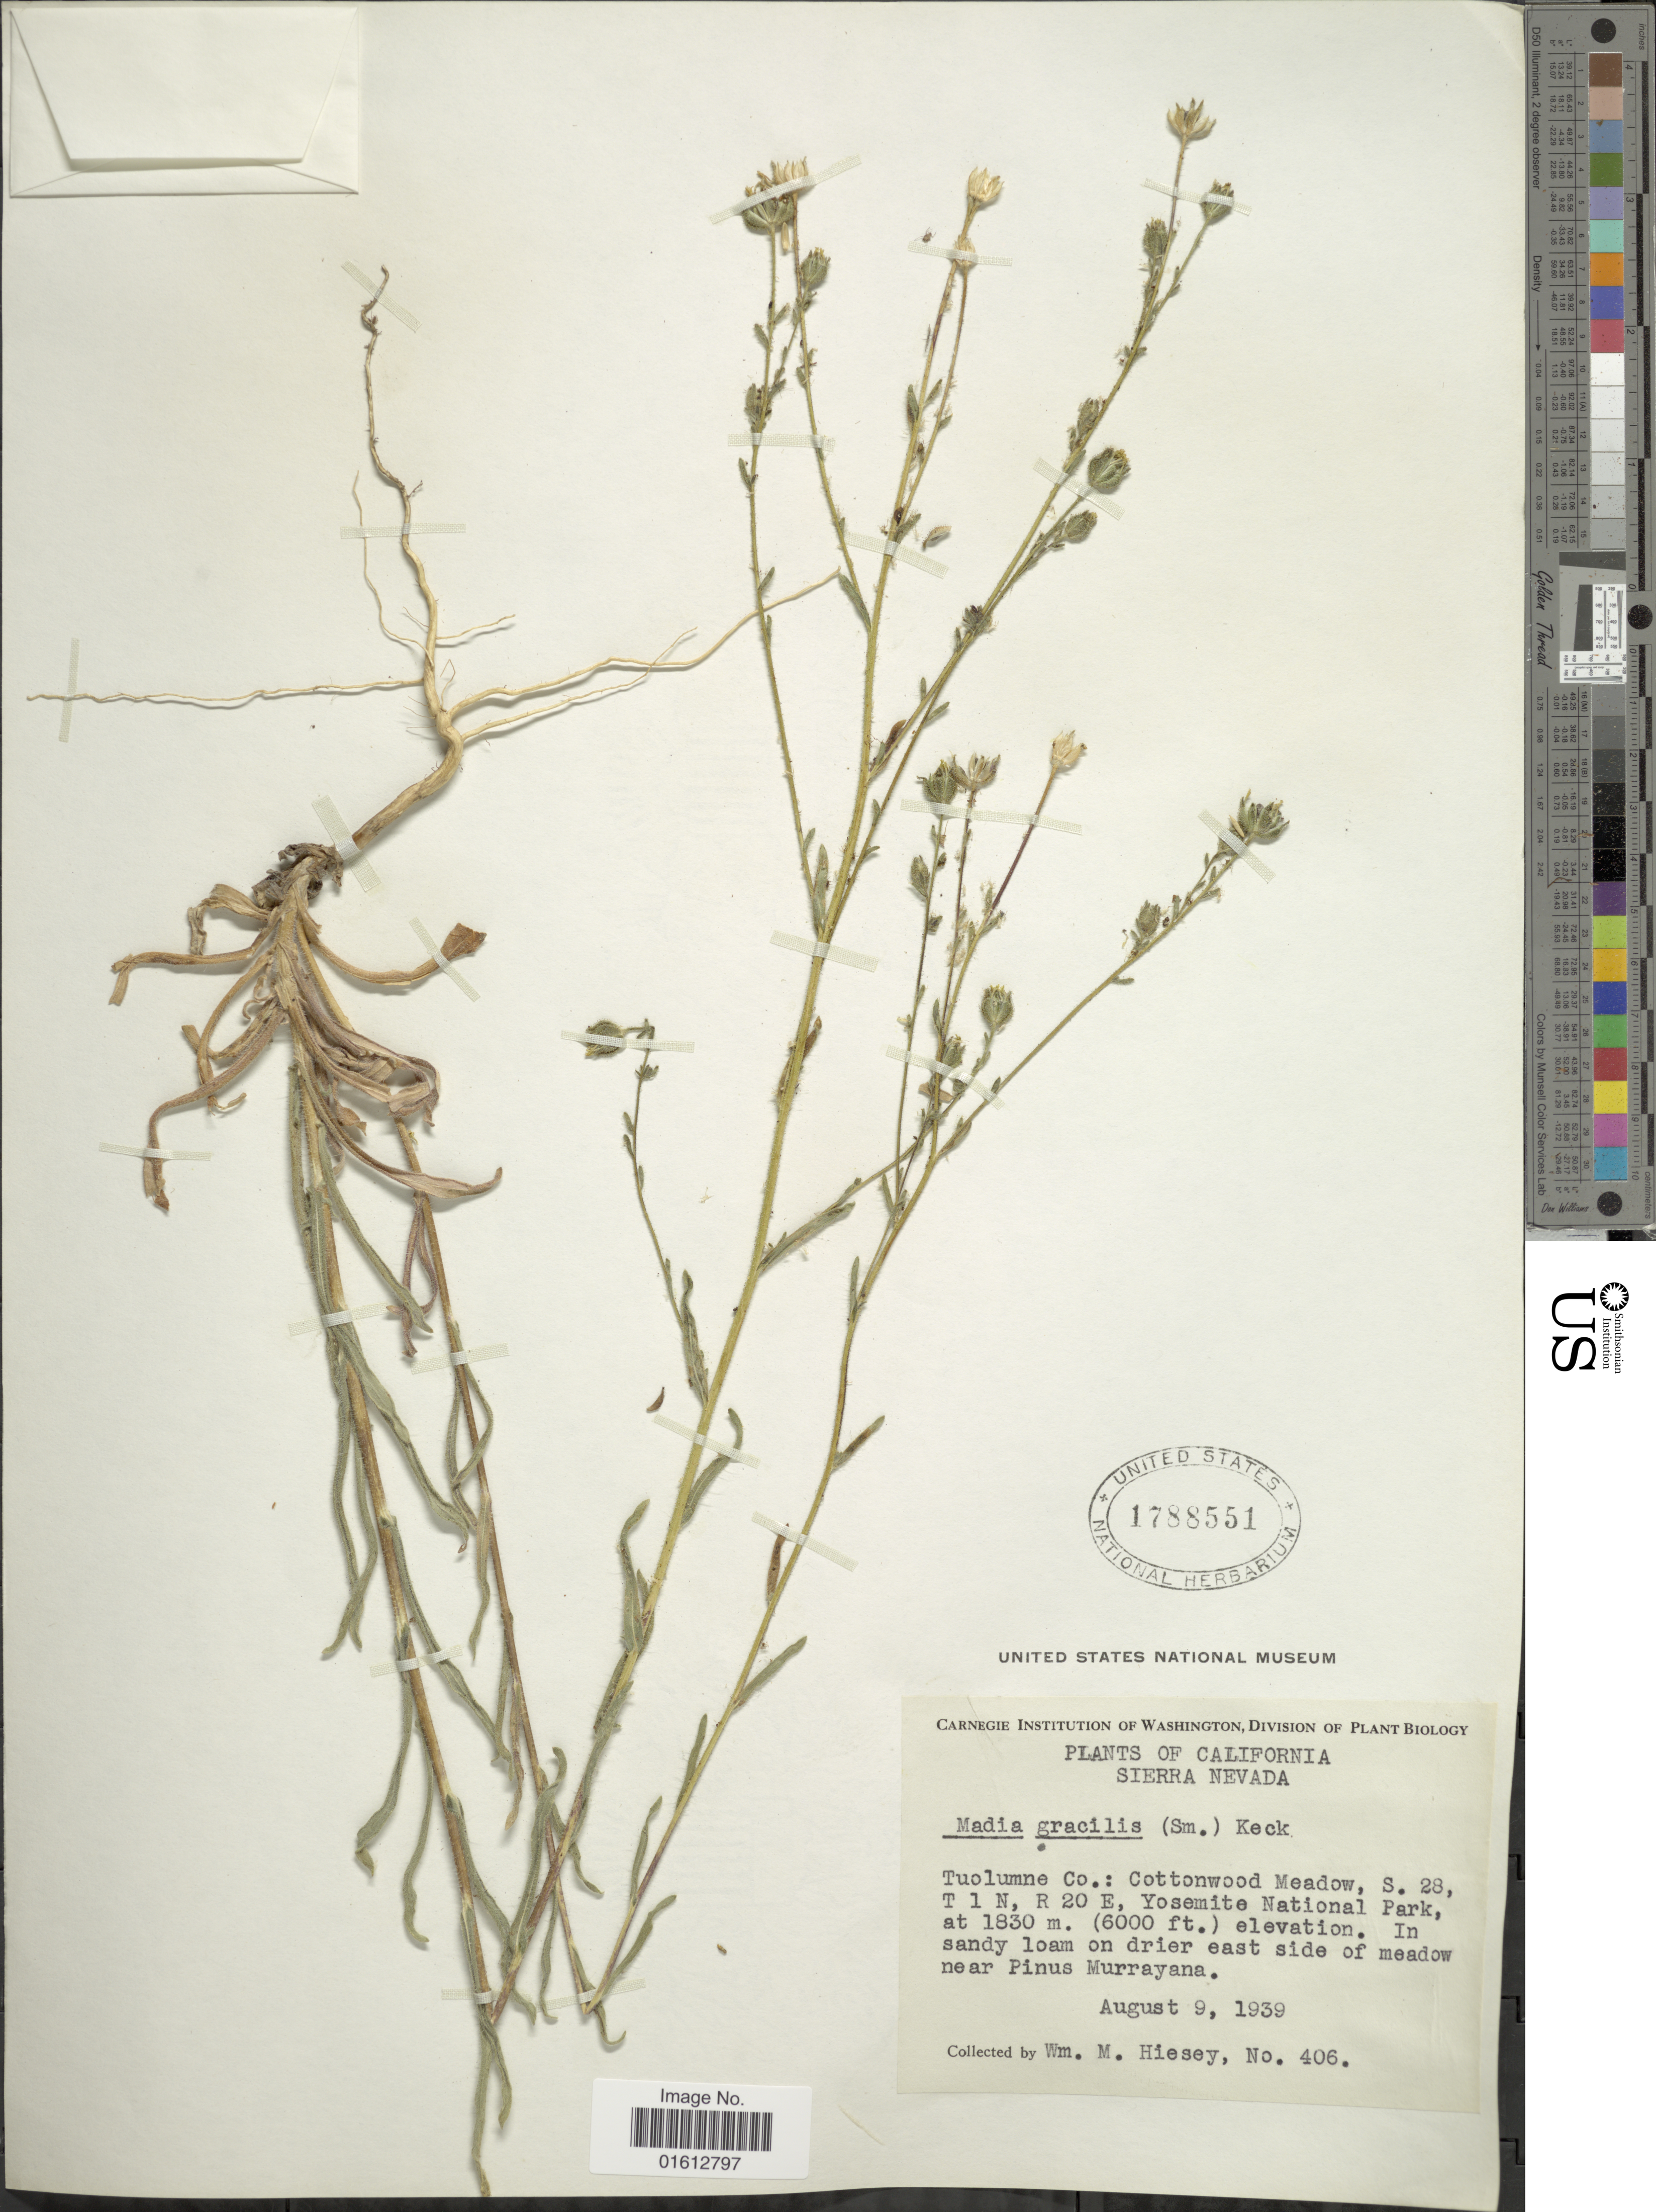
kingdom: Plantae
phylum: Tracheophyta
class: Magnoliopsida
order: Asterales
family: Asteraceae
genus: Madia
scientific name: Madia gracilis subsp. gracilis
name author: (Sm.) D.D. Keck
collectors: W. Hiesey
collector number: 406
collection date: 1939-08-09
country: United States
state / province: California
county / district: Tuolumne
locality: California, Sierra Nevada, Tuolumne Co.: Cottonwood Meadow, S. 28, TLN, R 20 E, Yosemite National Park. In sandy loam on drier east side of meadow near Pinus Murrayana.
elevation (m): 1829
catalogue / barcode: US 1788551